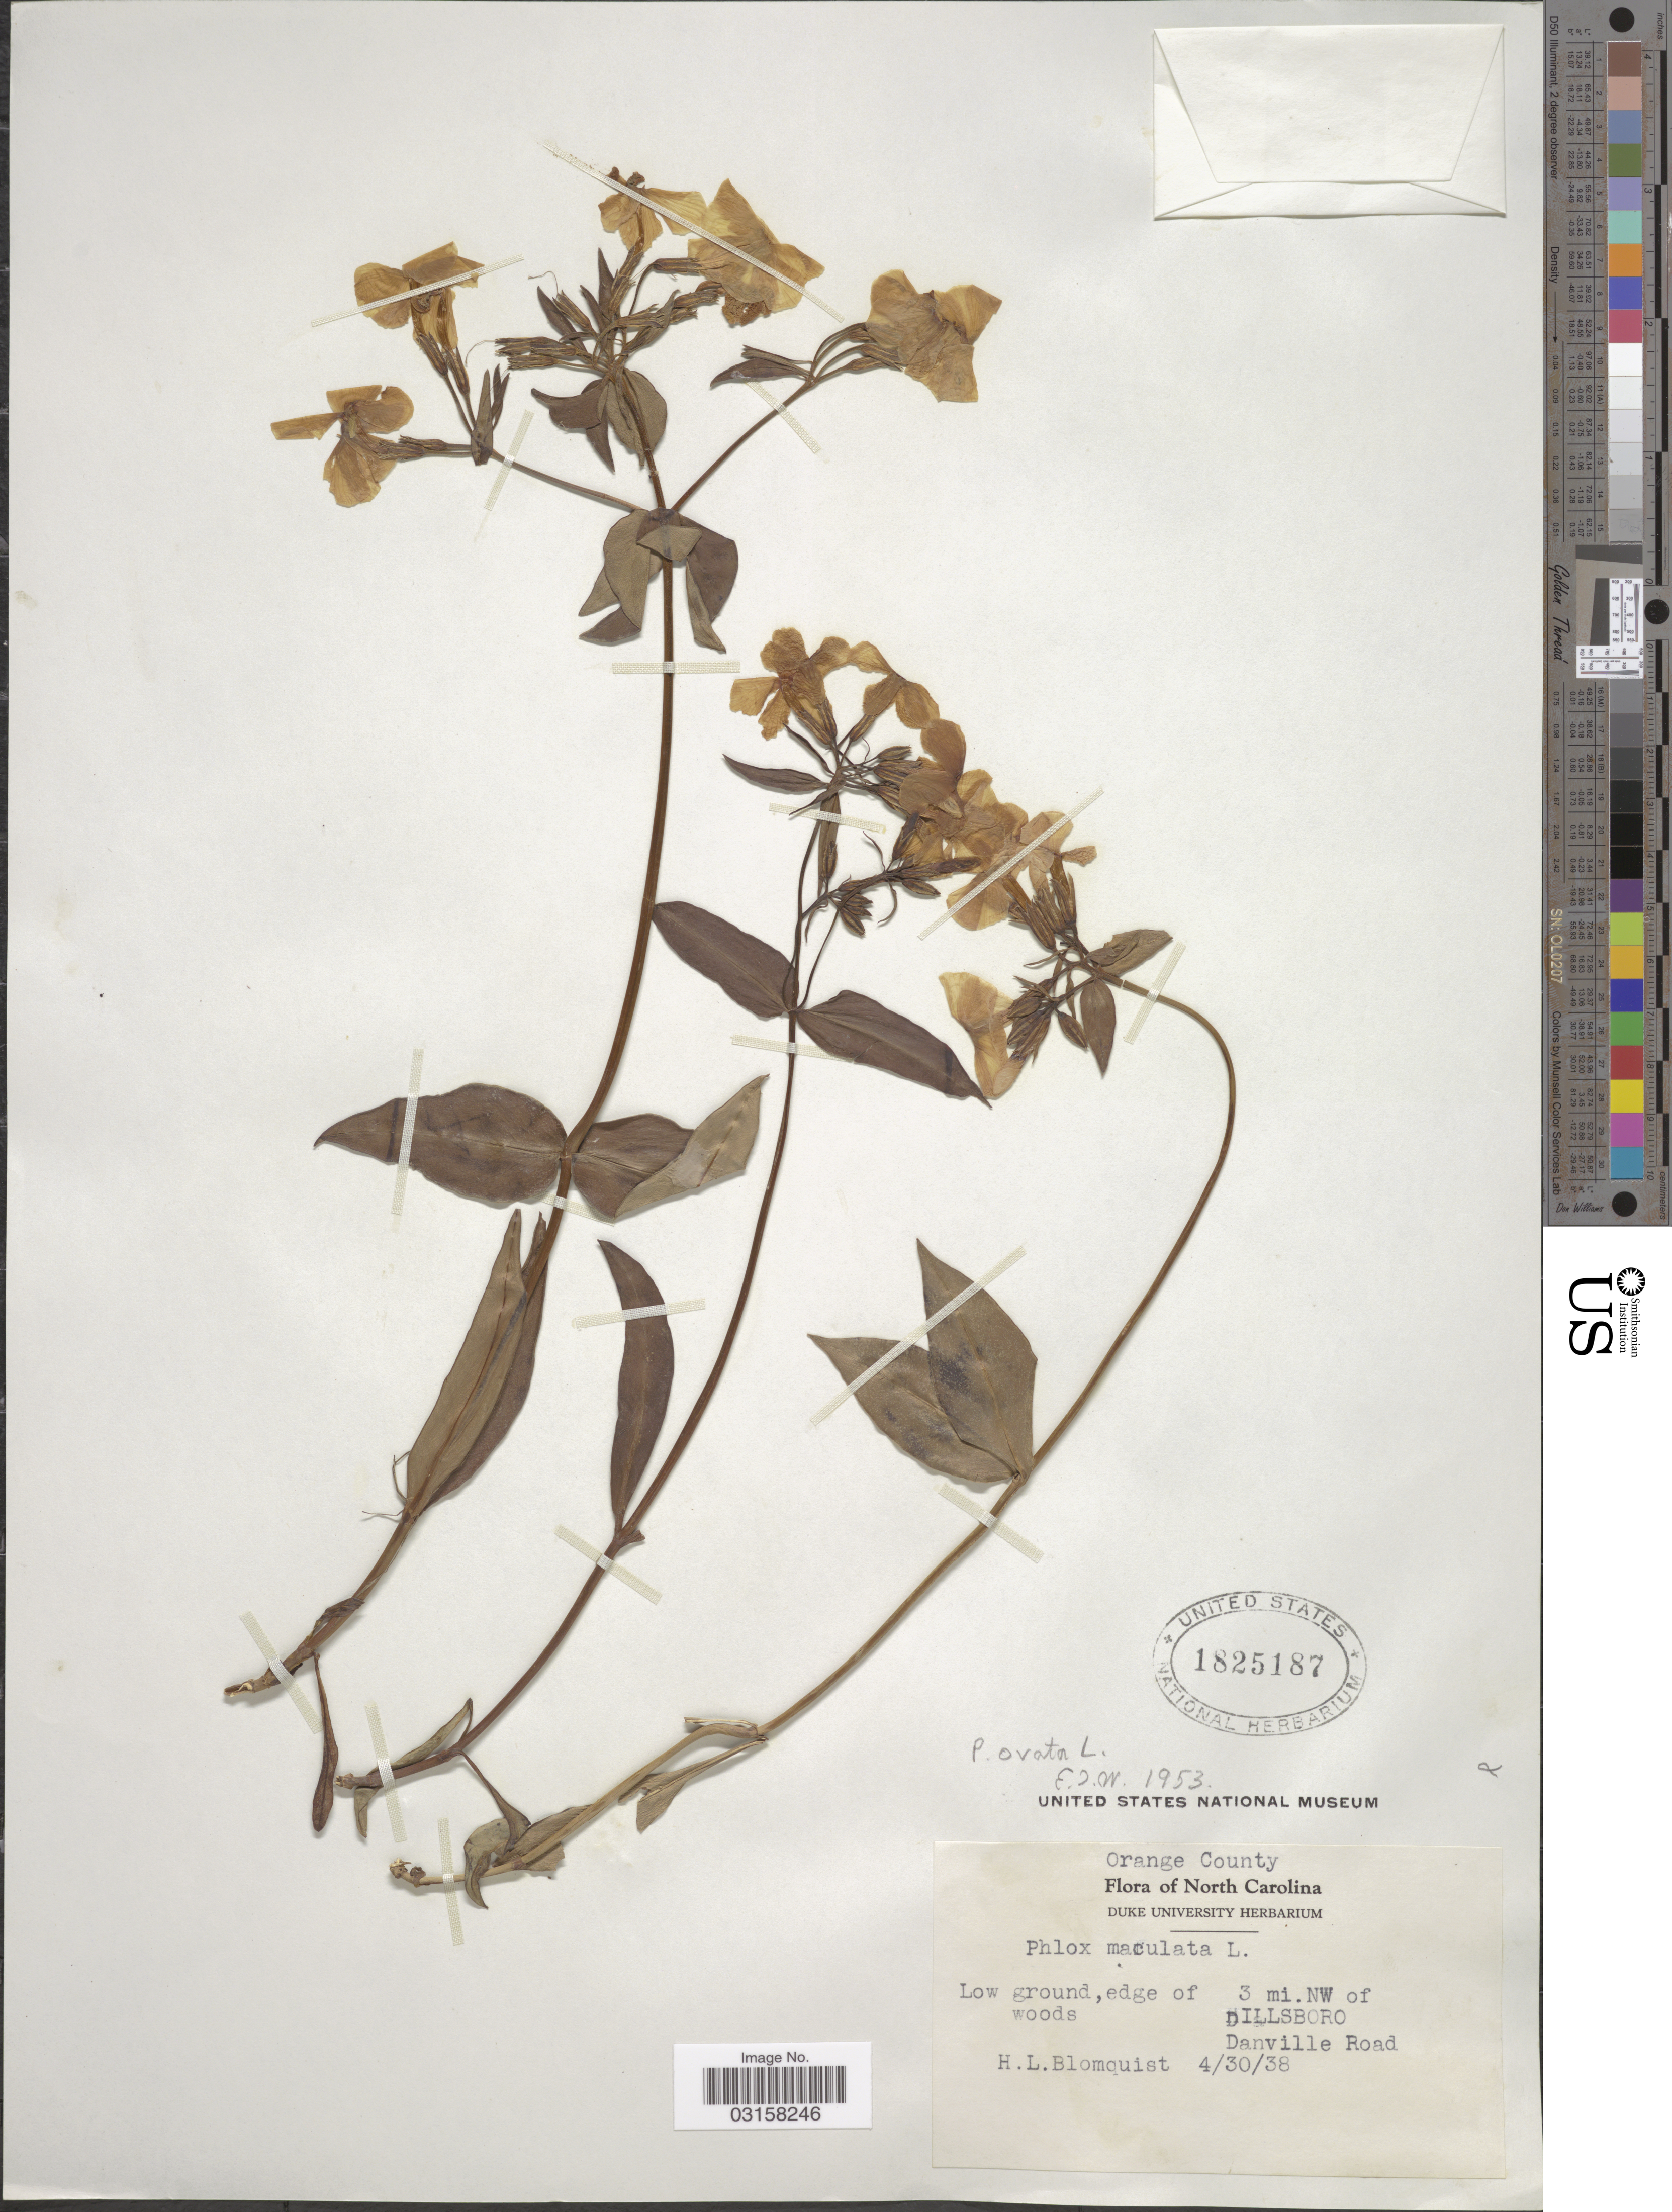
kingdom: Plantae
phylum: Tracheophyta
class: Magnoliopsida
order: Ericales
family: Polemoniaceae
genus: Phlox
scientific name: Phlox ovata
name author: L.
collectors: H. Blomquist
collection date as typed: Transcribed d/m/y: 30/4/38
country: United States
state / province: North Carolina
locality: Orange County. Low ground, edge of woods, 3 mi. NW of Dillsboro, Danville Road.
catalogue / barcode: US 1825187